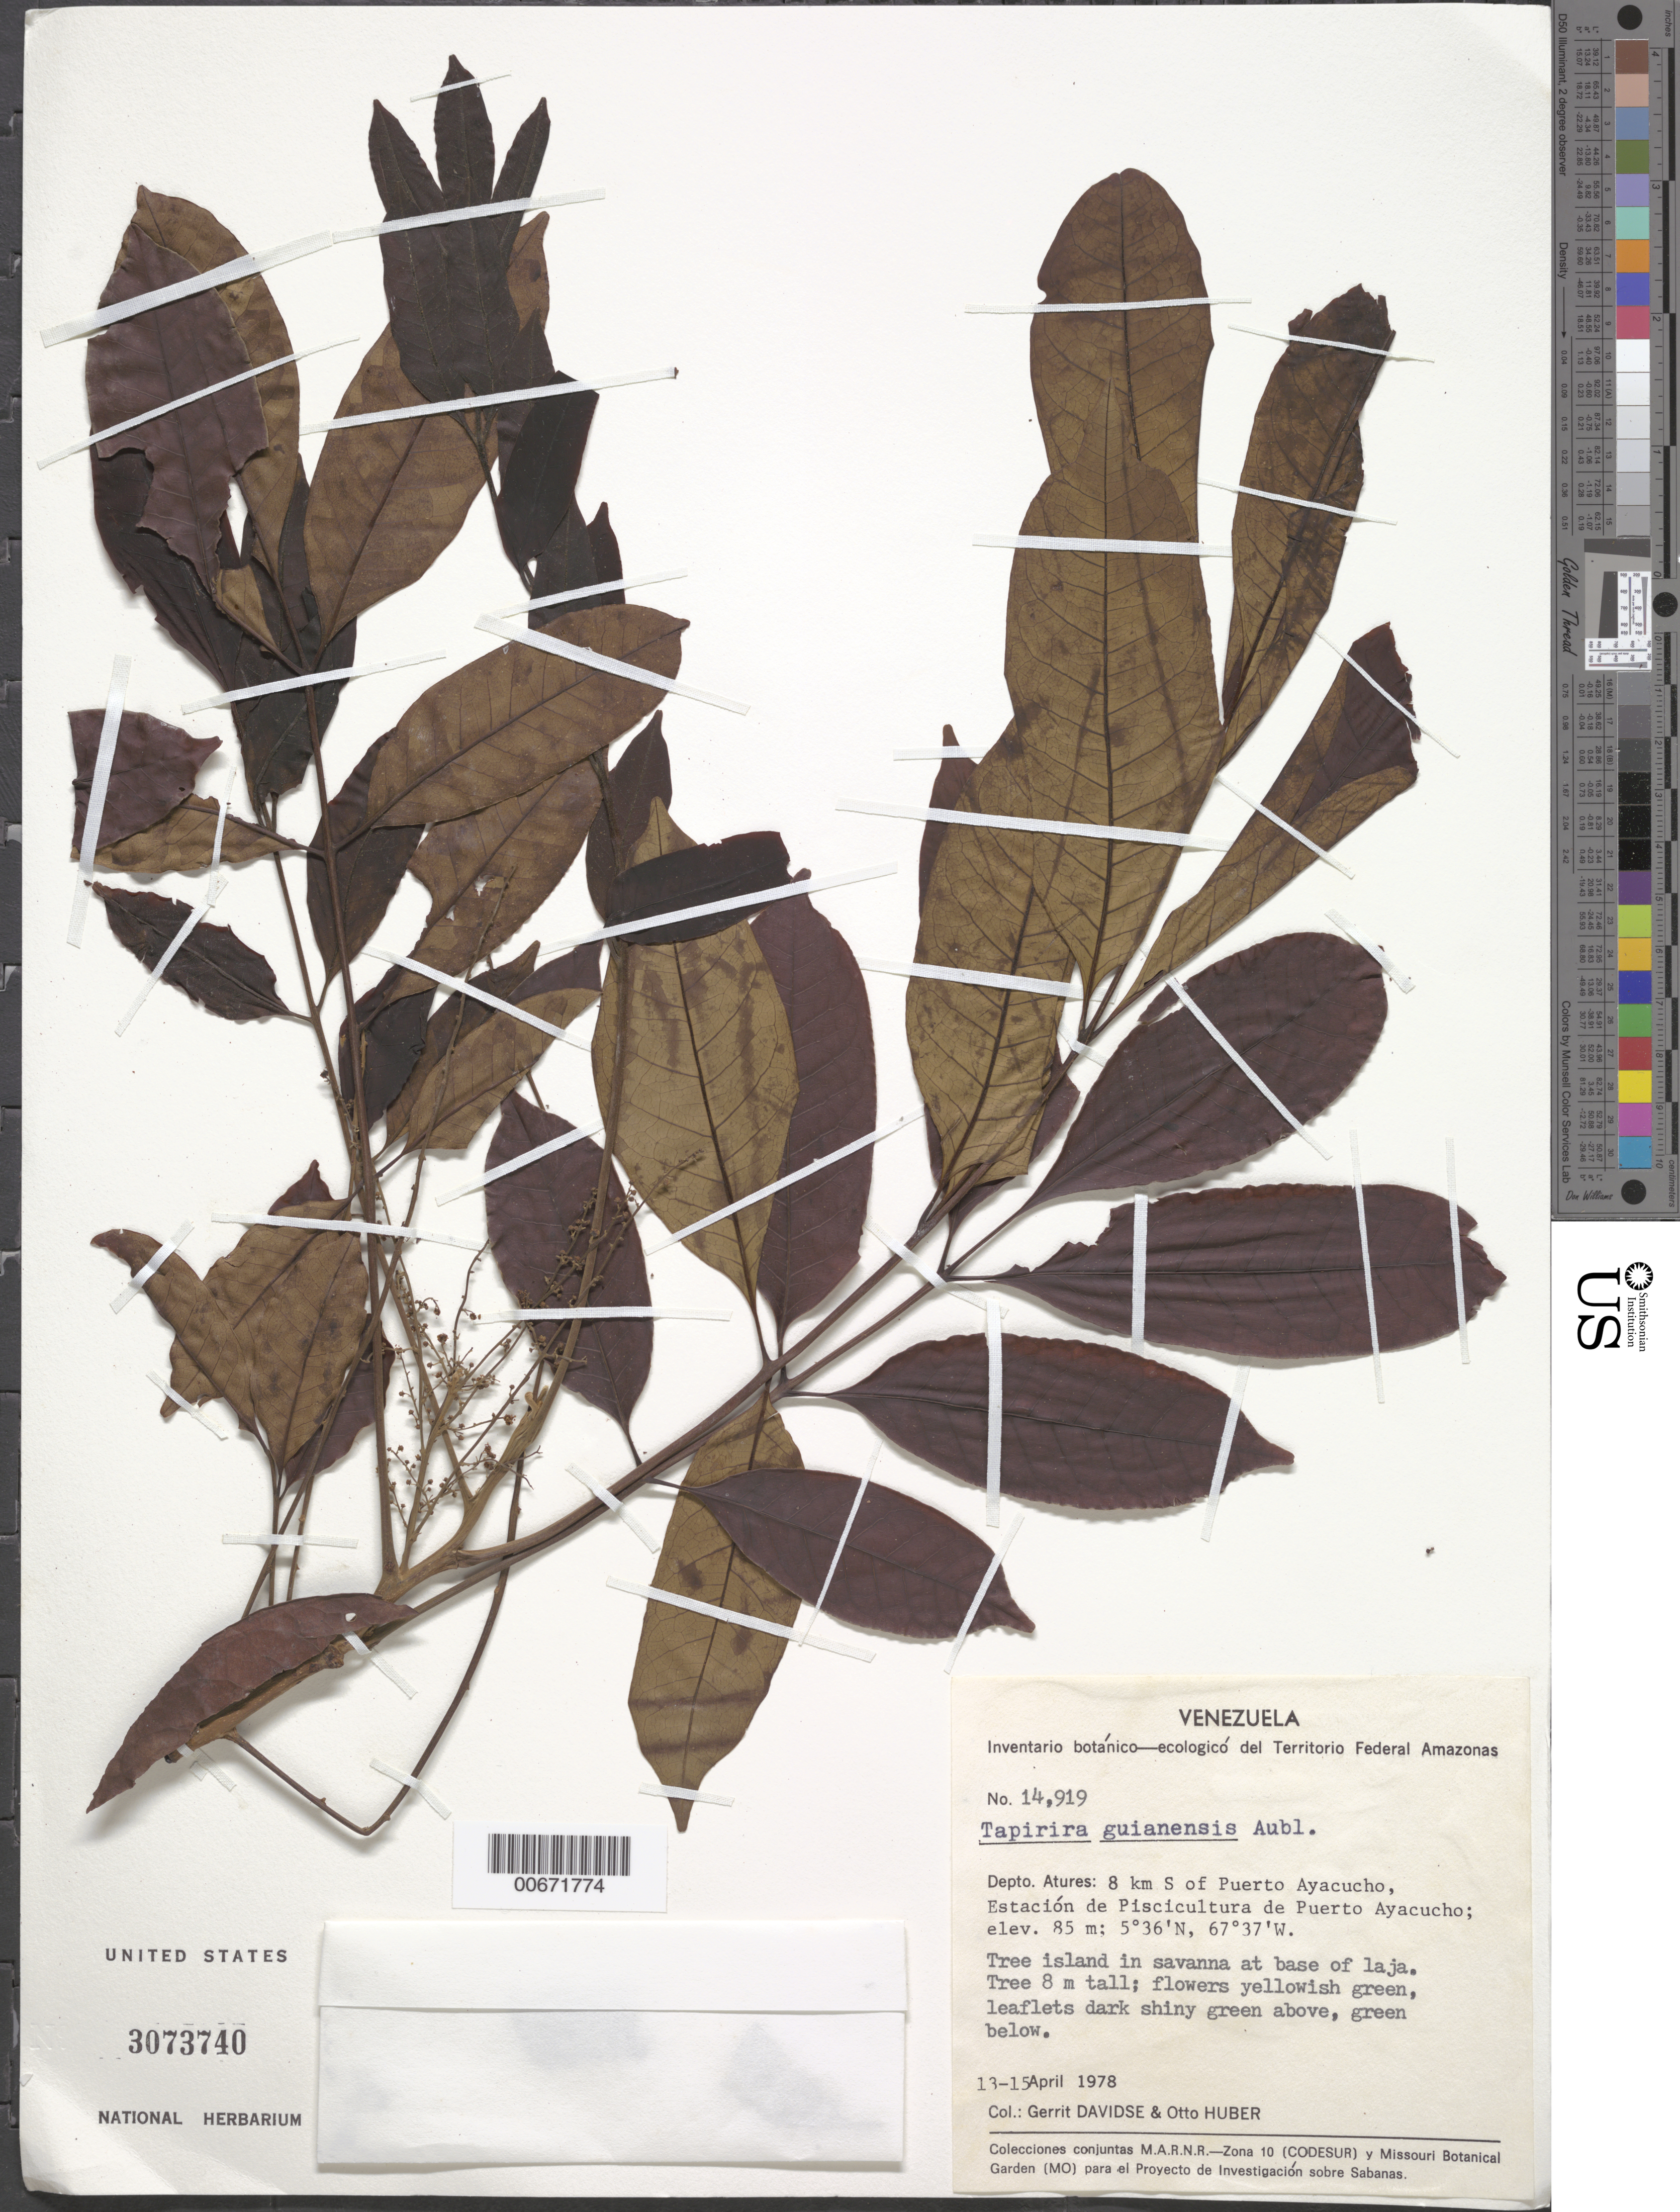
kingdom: Plantae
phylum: Tracheophyta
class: Magnoliopsida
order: Sapindales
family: Anacardiaceae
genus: Tapirira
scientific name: Tapirira guianensis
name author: Aubl.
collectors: G. Davidse & O. Huber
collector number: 12919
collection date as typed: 13-Apr-78 to 15-Apr-78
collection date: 1978-04-13/1978-04-15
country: Venezuela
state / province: Amazonas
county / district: Atures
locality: Puerto Ayacucho, 8 km S of, Estación de Piscicultura de Puerto Ayacucho, Río Orinoco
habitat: Tree island in savanna at base of flagstone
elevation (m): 85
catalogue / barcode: US 3073740